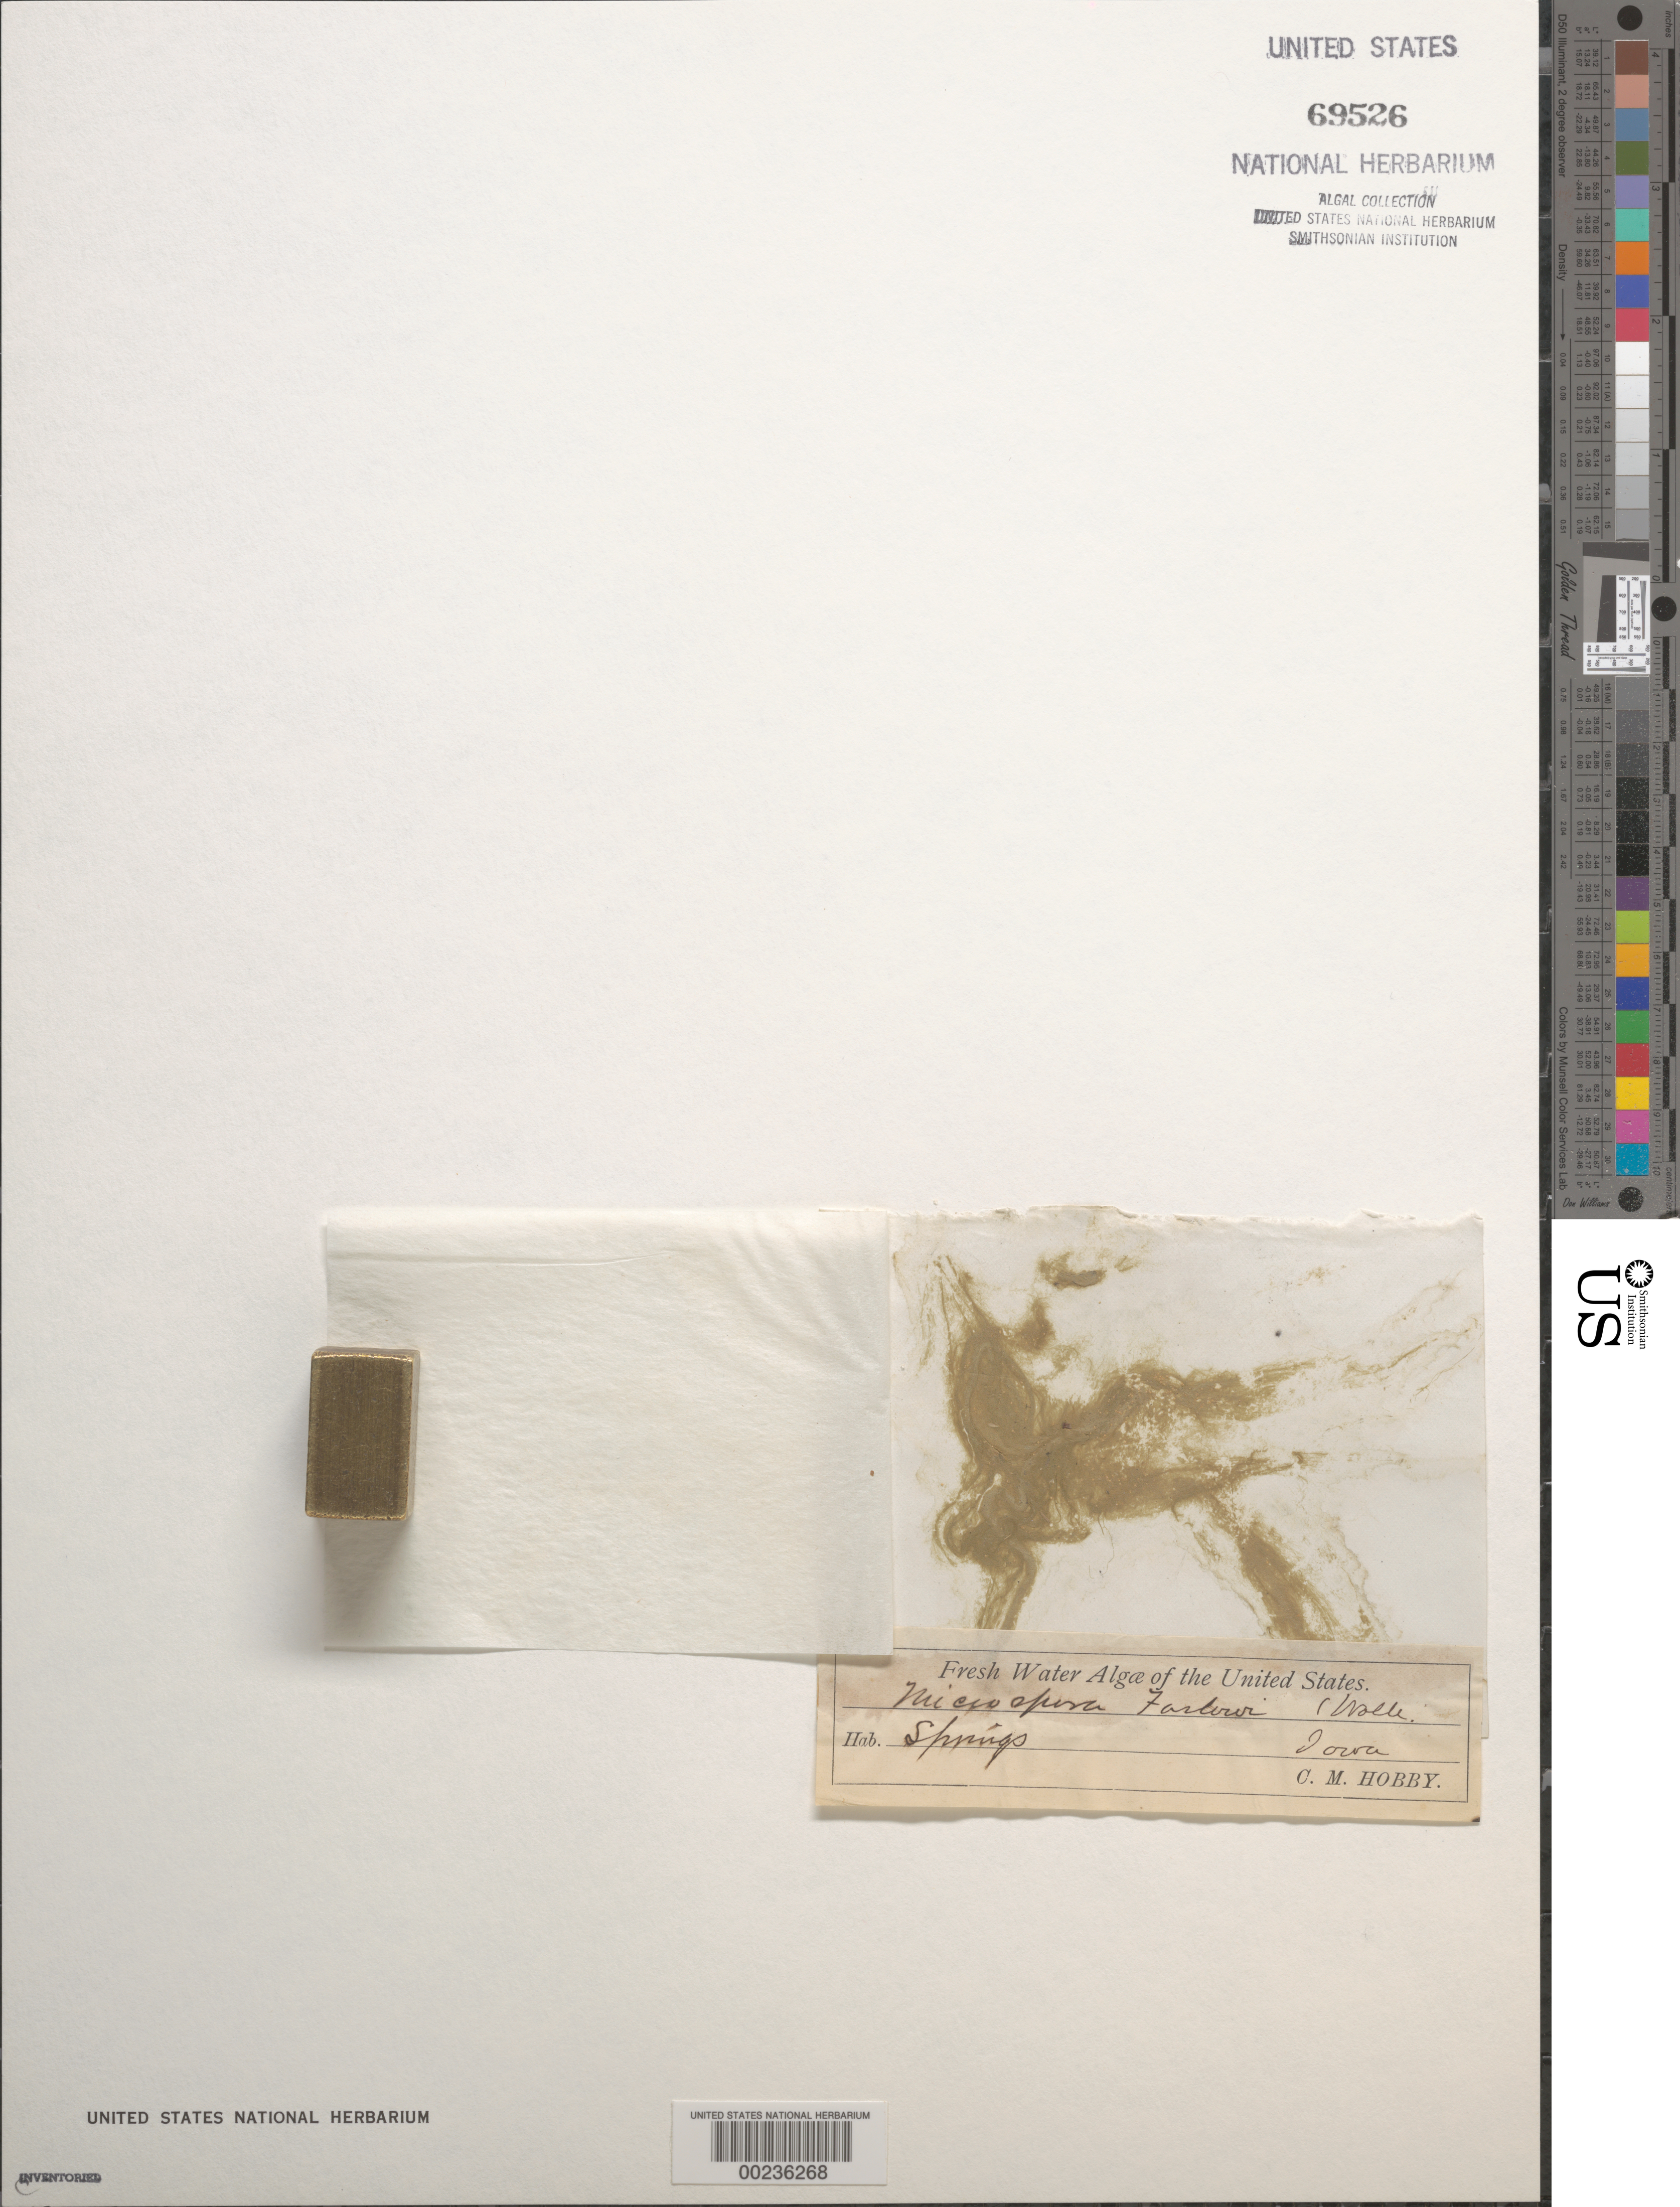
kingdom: Plantae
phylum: Chlorophyta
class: Chlorophyceae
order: Sphaeropleales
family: Microsporaceae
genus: Microspora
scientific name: Microspora farlowii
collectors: C. Hobby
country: United States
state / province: Iowa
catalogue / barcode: US 69526